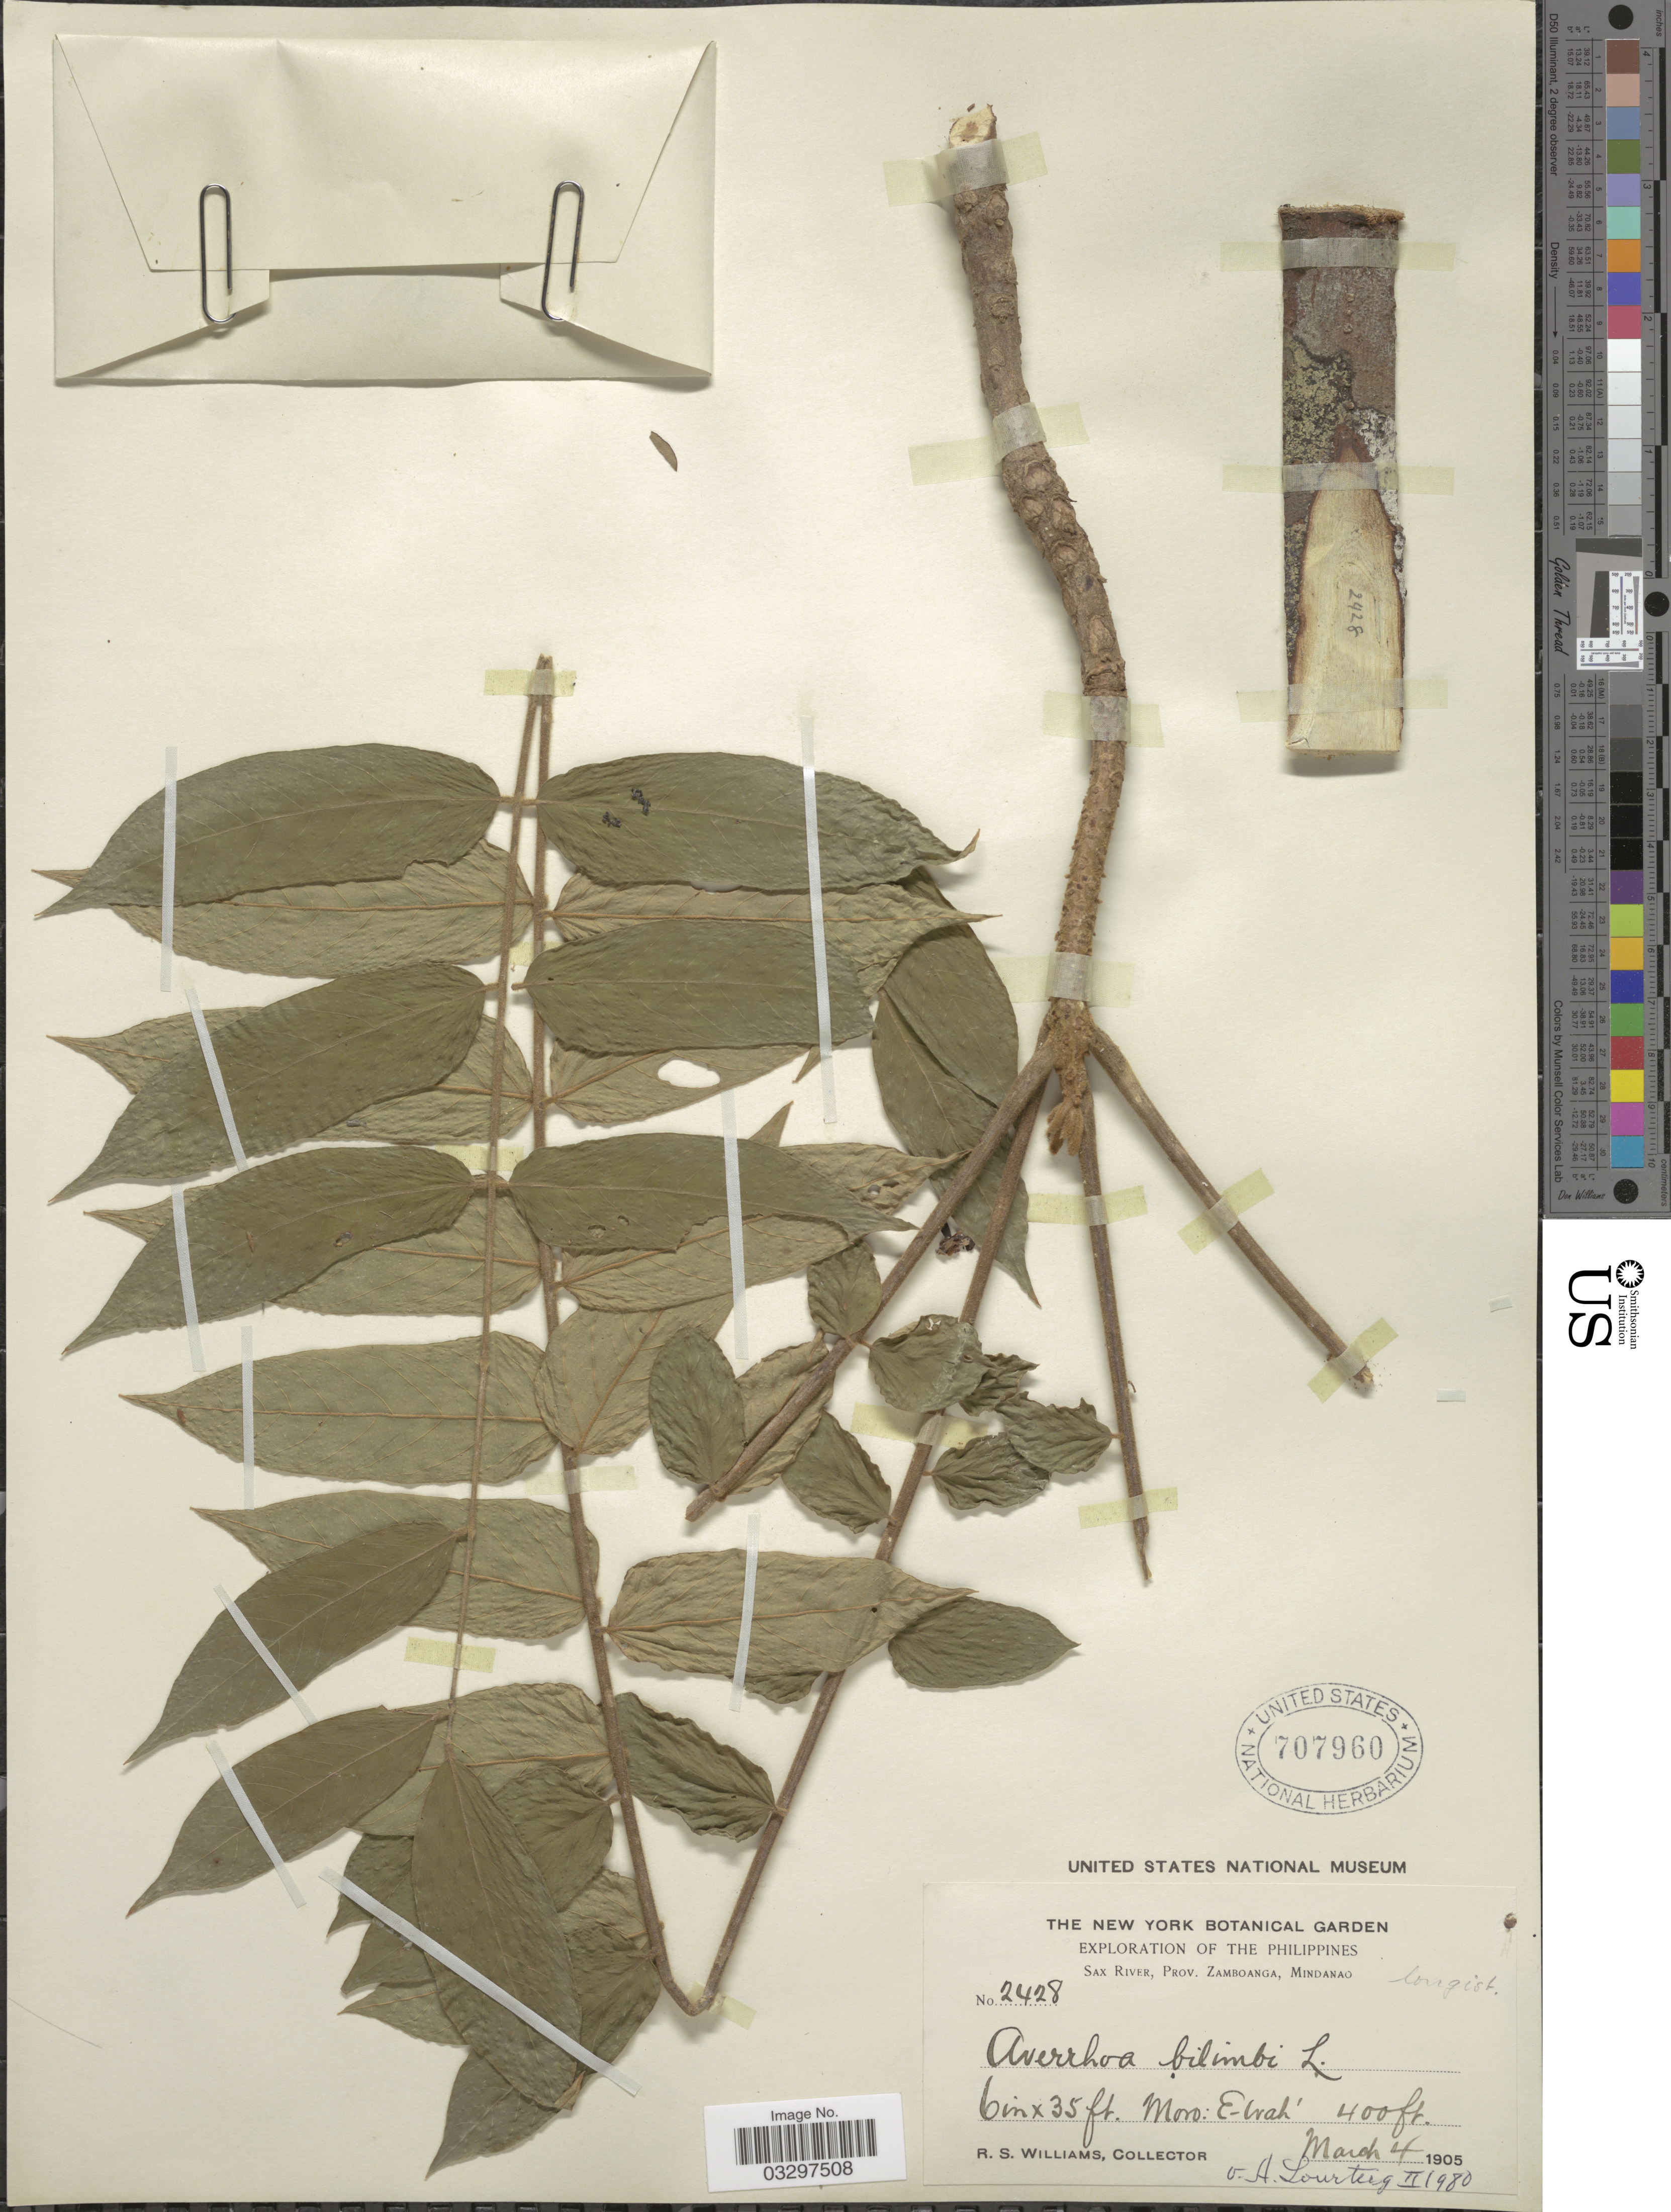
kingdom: Plantae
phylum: Tracheophyta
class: Magnoliopsida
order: Oxalidales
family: Oxalidaceae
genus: Averrhoa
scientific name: Averrhoa bilimbi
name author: L.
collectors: R. S. Williams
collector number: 2428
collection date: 1905-03-04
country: Philippines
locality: Sax River, Prov. Zamboanga, Mindanao. Moro: E-trah'.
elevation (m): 122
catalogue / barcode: US 707960